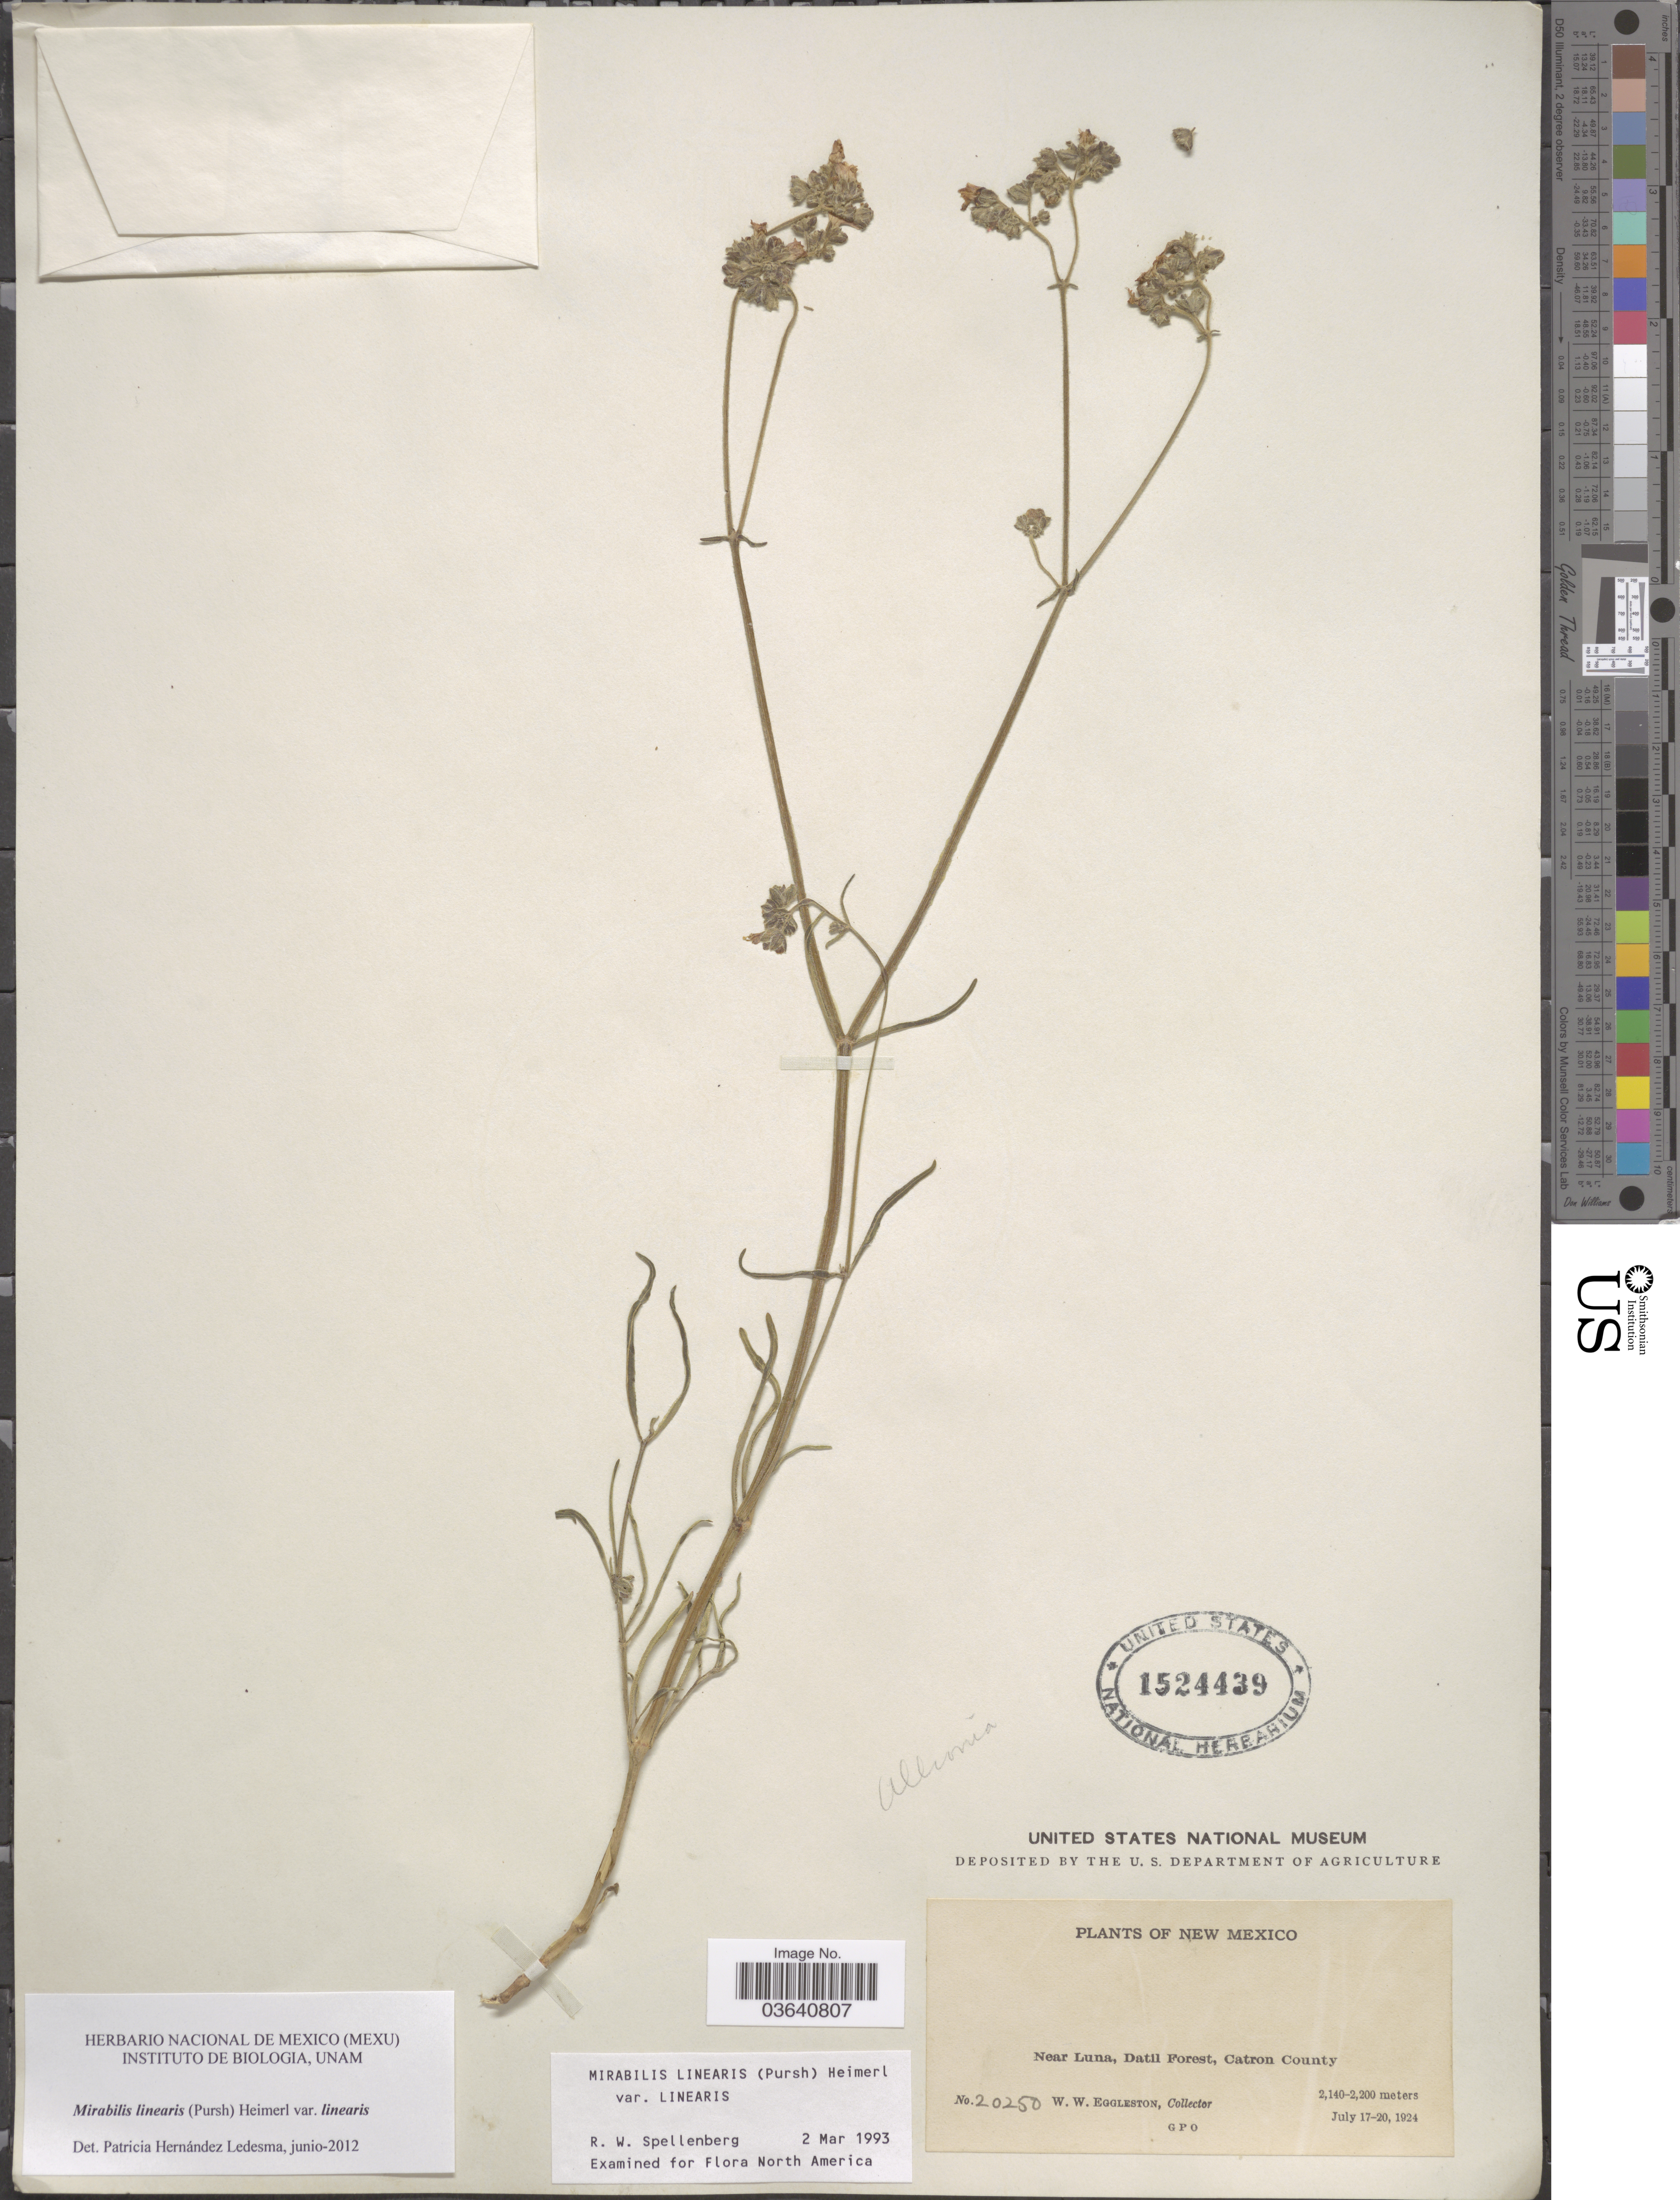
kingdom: Plantae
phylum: Tracheophyta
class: Magnoliopsida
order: Caryophyllales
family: Nyctaginaceae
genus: Mirabilis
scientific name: Mirabilis linearis var. linearis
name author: (Pursh) Heimerl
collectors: W. W. Eggleston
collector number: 20250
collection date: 1924-07-17/1924-07-20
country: United States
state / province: New Mexico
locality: Near Luna, Datil Forest, Catron County.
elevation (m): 2140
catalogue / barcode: US 1524439